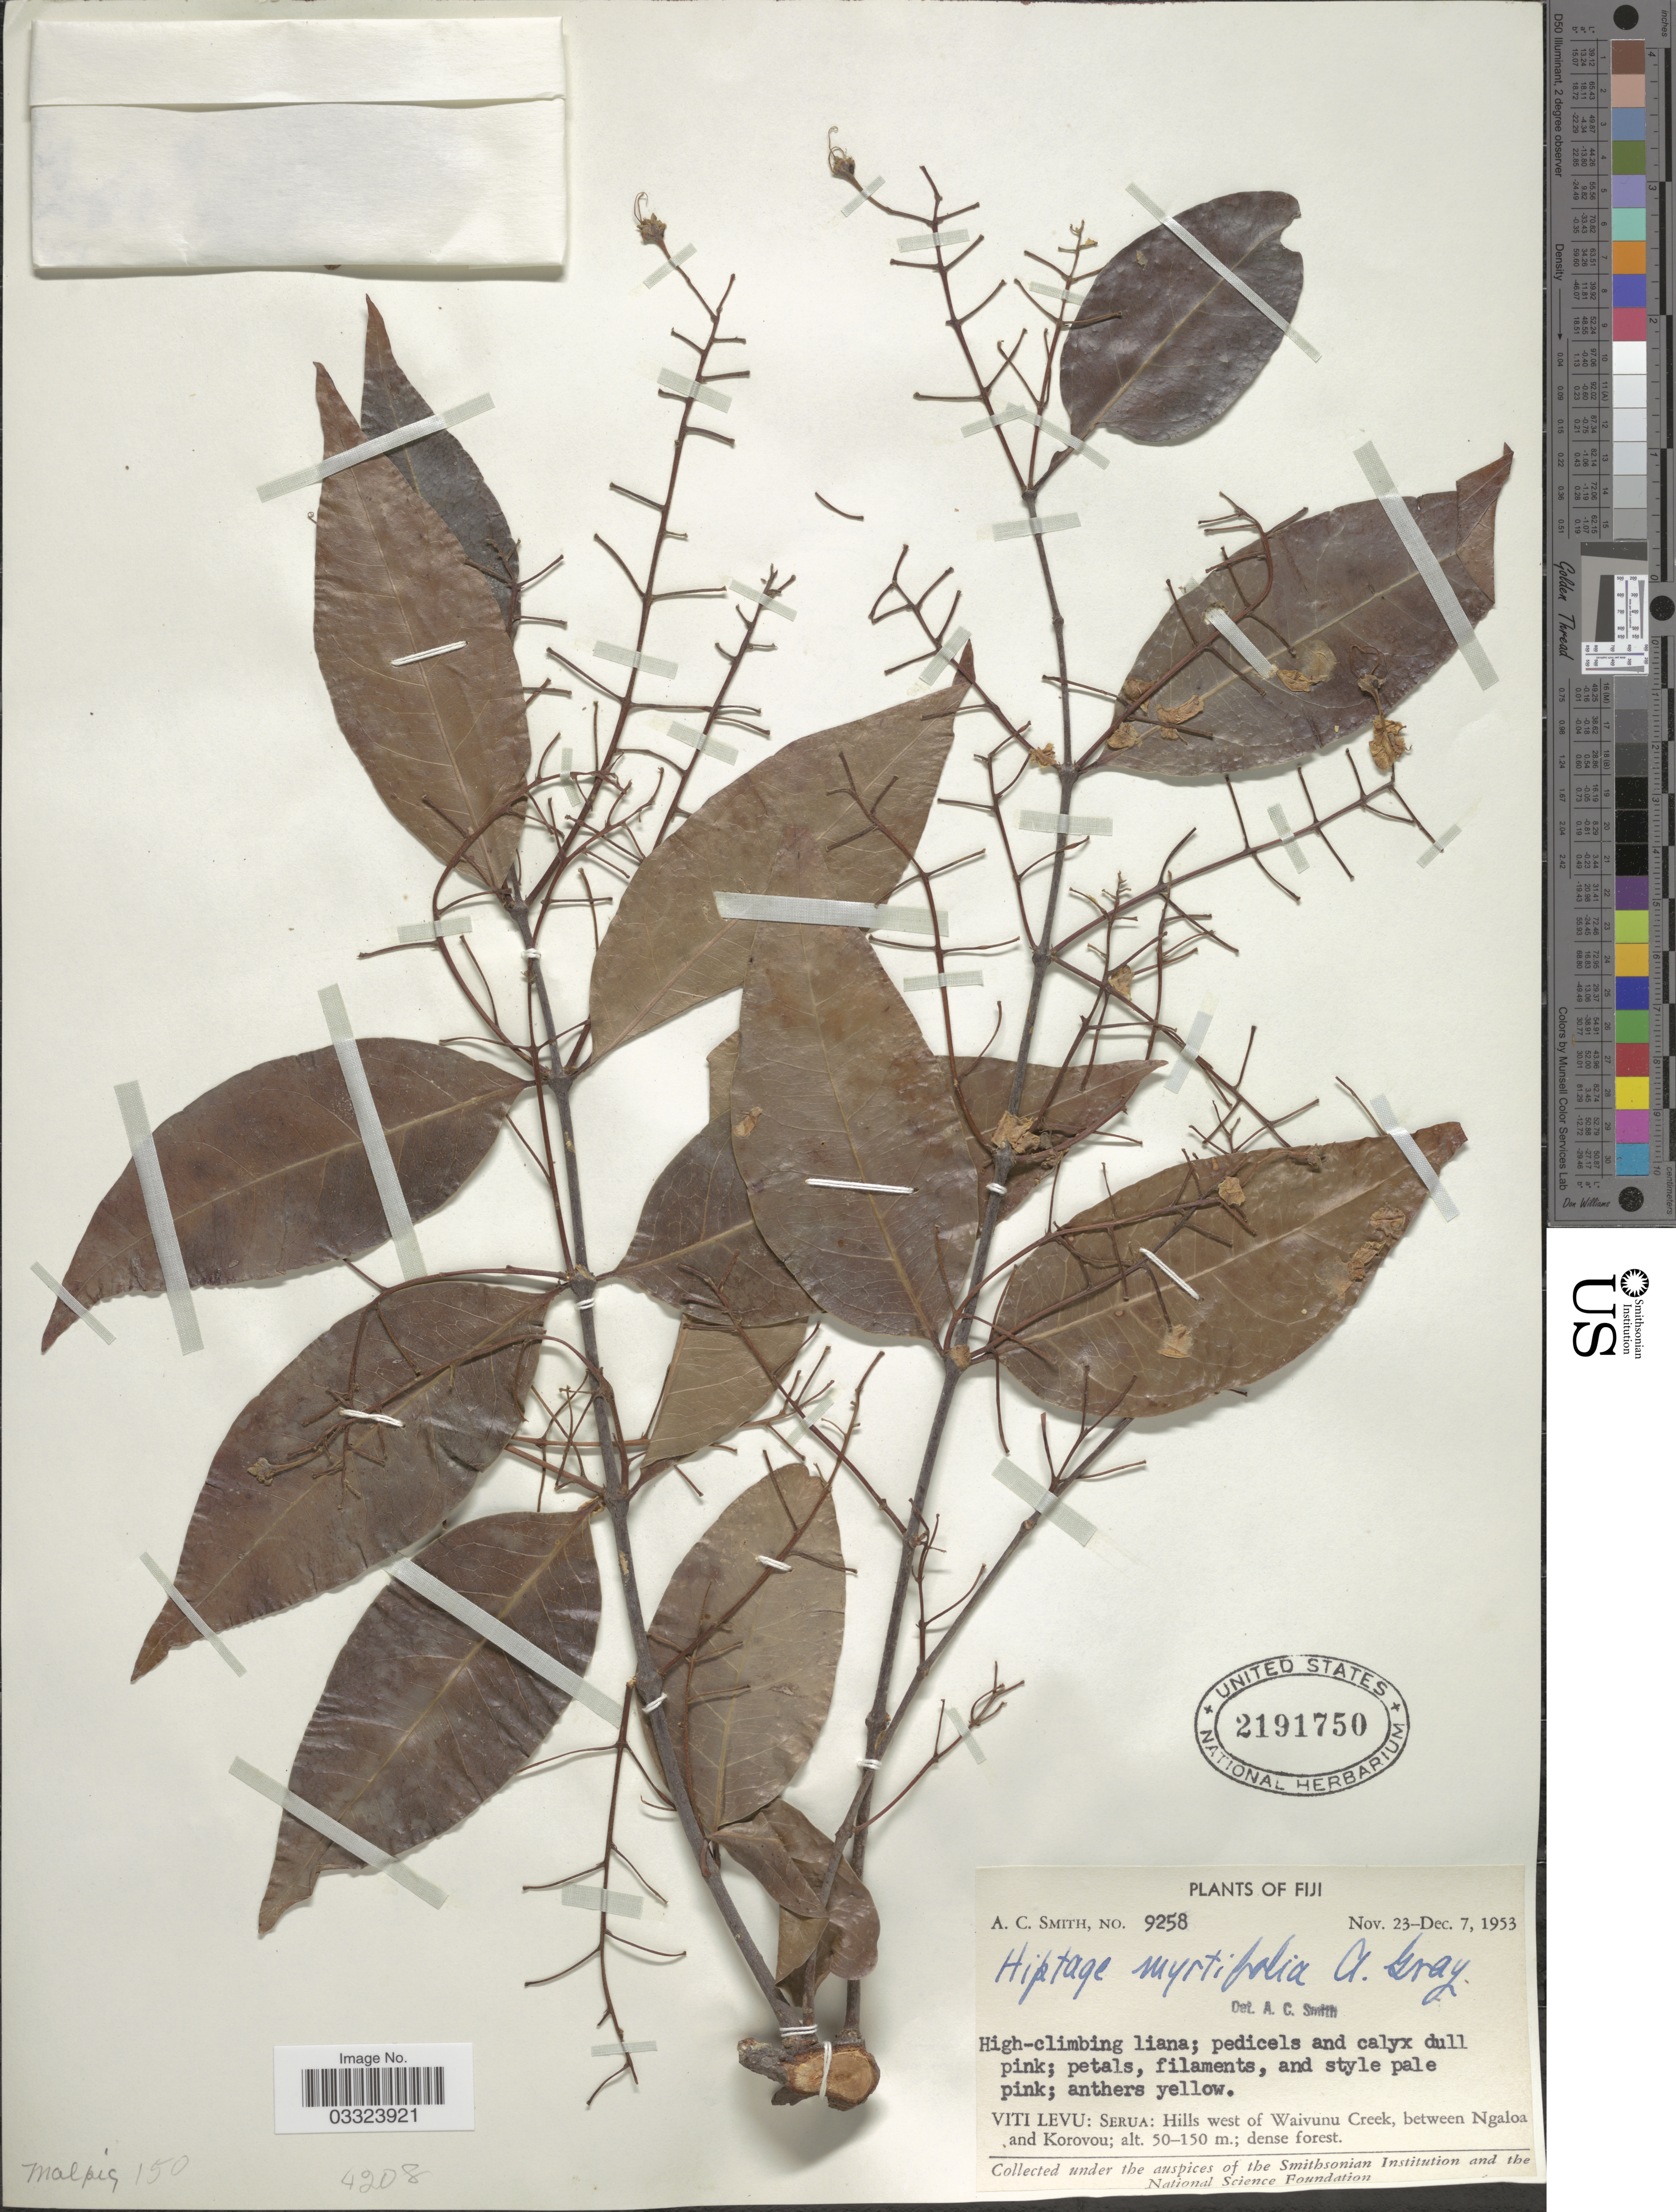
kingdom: Plantae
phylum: Tracheophyta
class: Magnoliopsida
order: Malpighiales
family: Malpighiaceae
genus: Hiptage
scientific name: Hiptage myrtifolia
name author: A. Gray in Wilkes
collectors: A. C. Smith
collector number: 9258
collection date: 1953-11-23/1953-12-07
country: Fiji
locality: Viti Levu: Serua: Hills west of Waivunu Creek, between Ngaloa and Korovou.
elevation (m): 50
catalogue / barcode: US 2191750